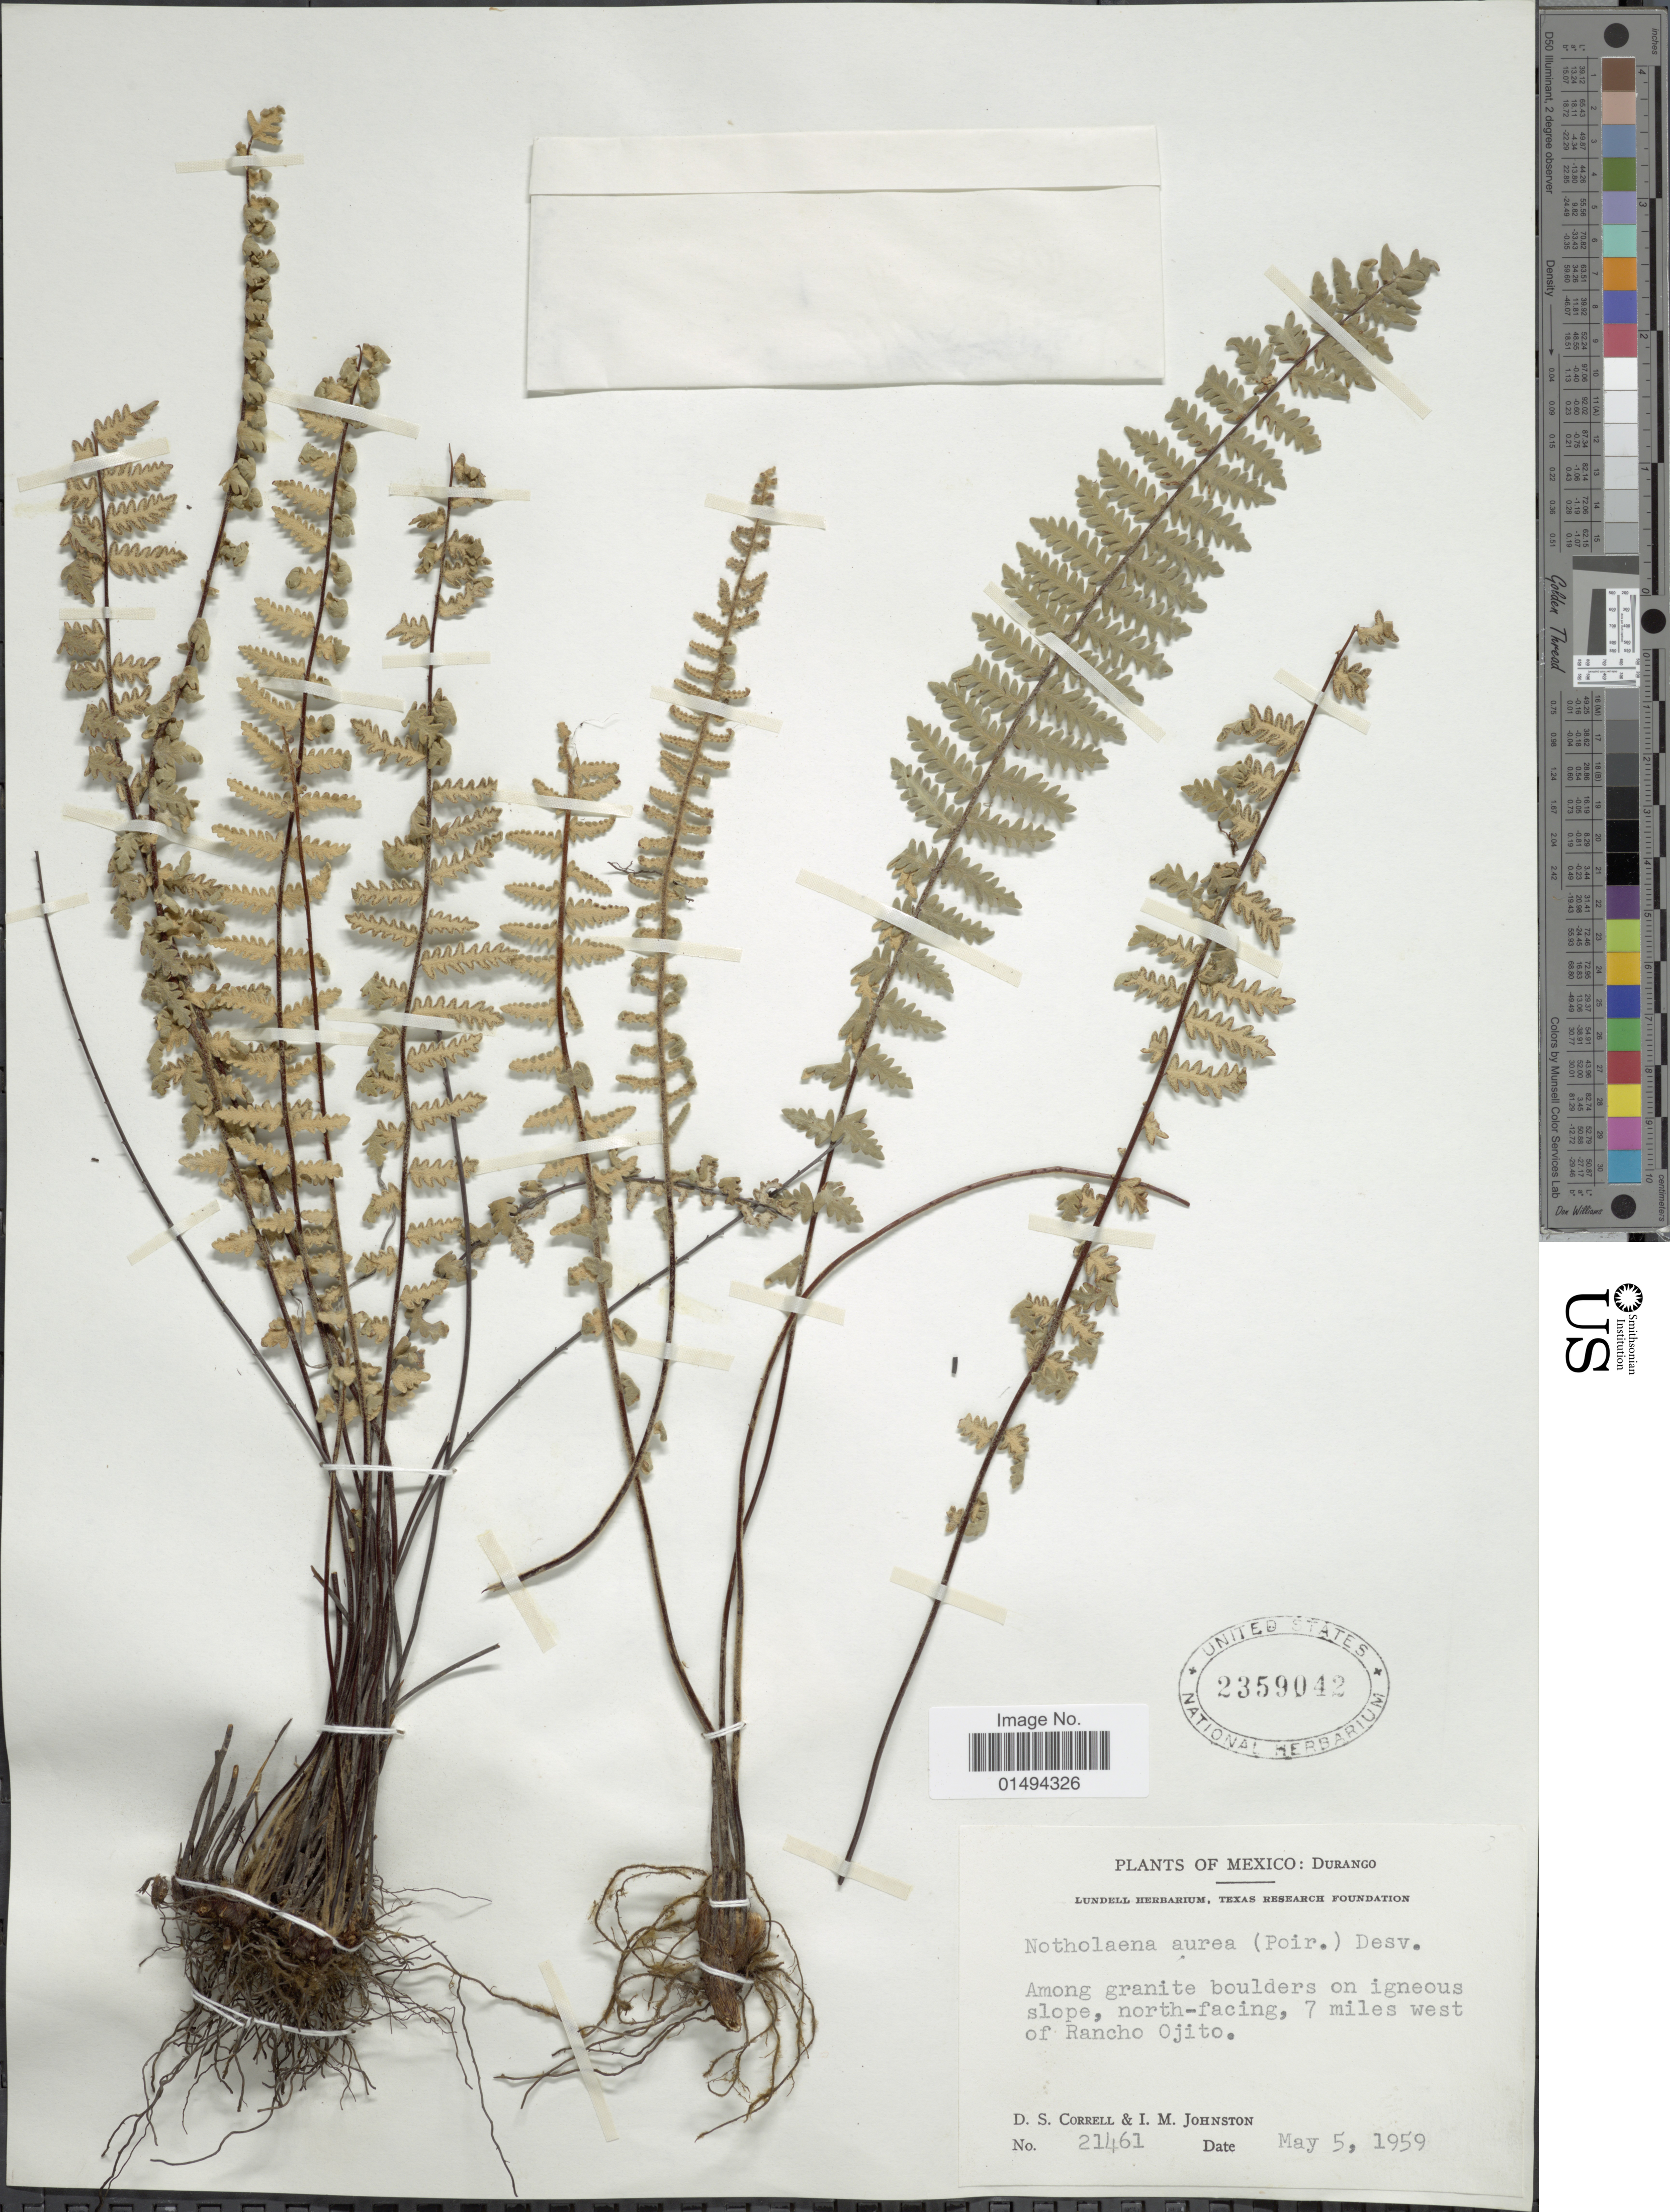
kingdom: Plantae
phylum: Tracheophyta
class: Polypodiopsida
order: Polypodiales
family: Pteridaceae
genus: Myriopteris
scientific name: Myriopteris aurea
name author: (Poir.) Grusz & Windham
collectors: D. S. Correll & I.M. Johnston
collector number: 21461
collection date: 1959-05-05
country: Mexico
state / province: Durango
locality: Among granite boulders on igneous slope, north facing, 7 miles west of Rancho Ojito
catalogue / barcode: US 2359042